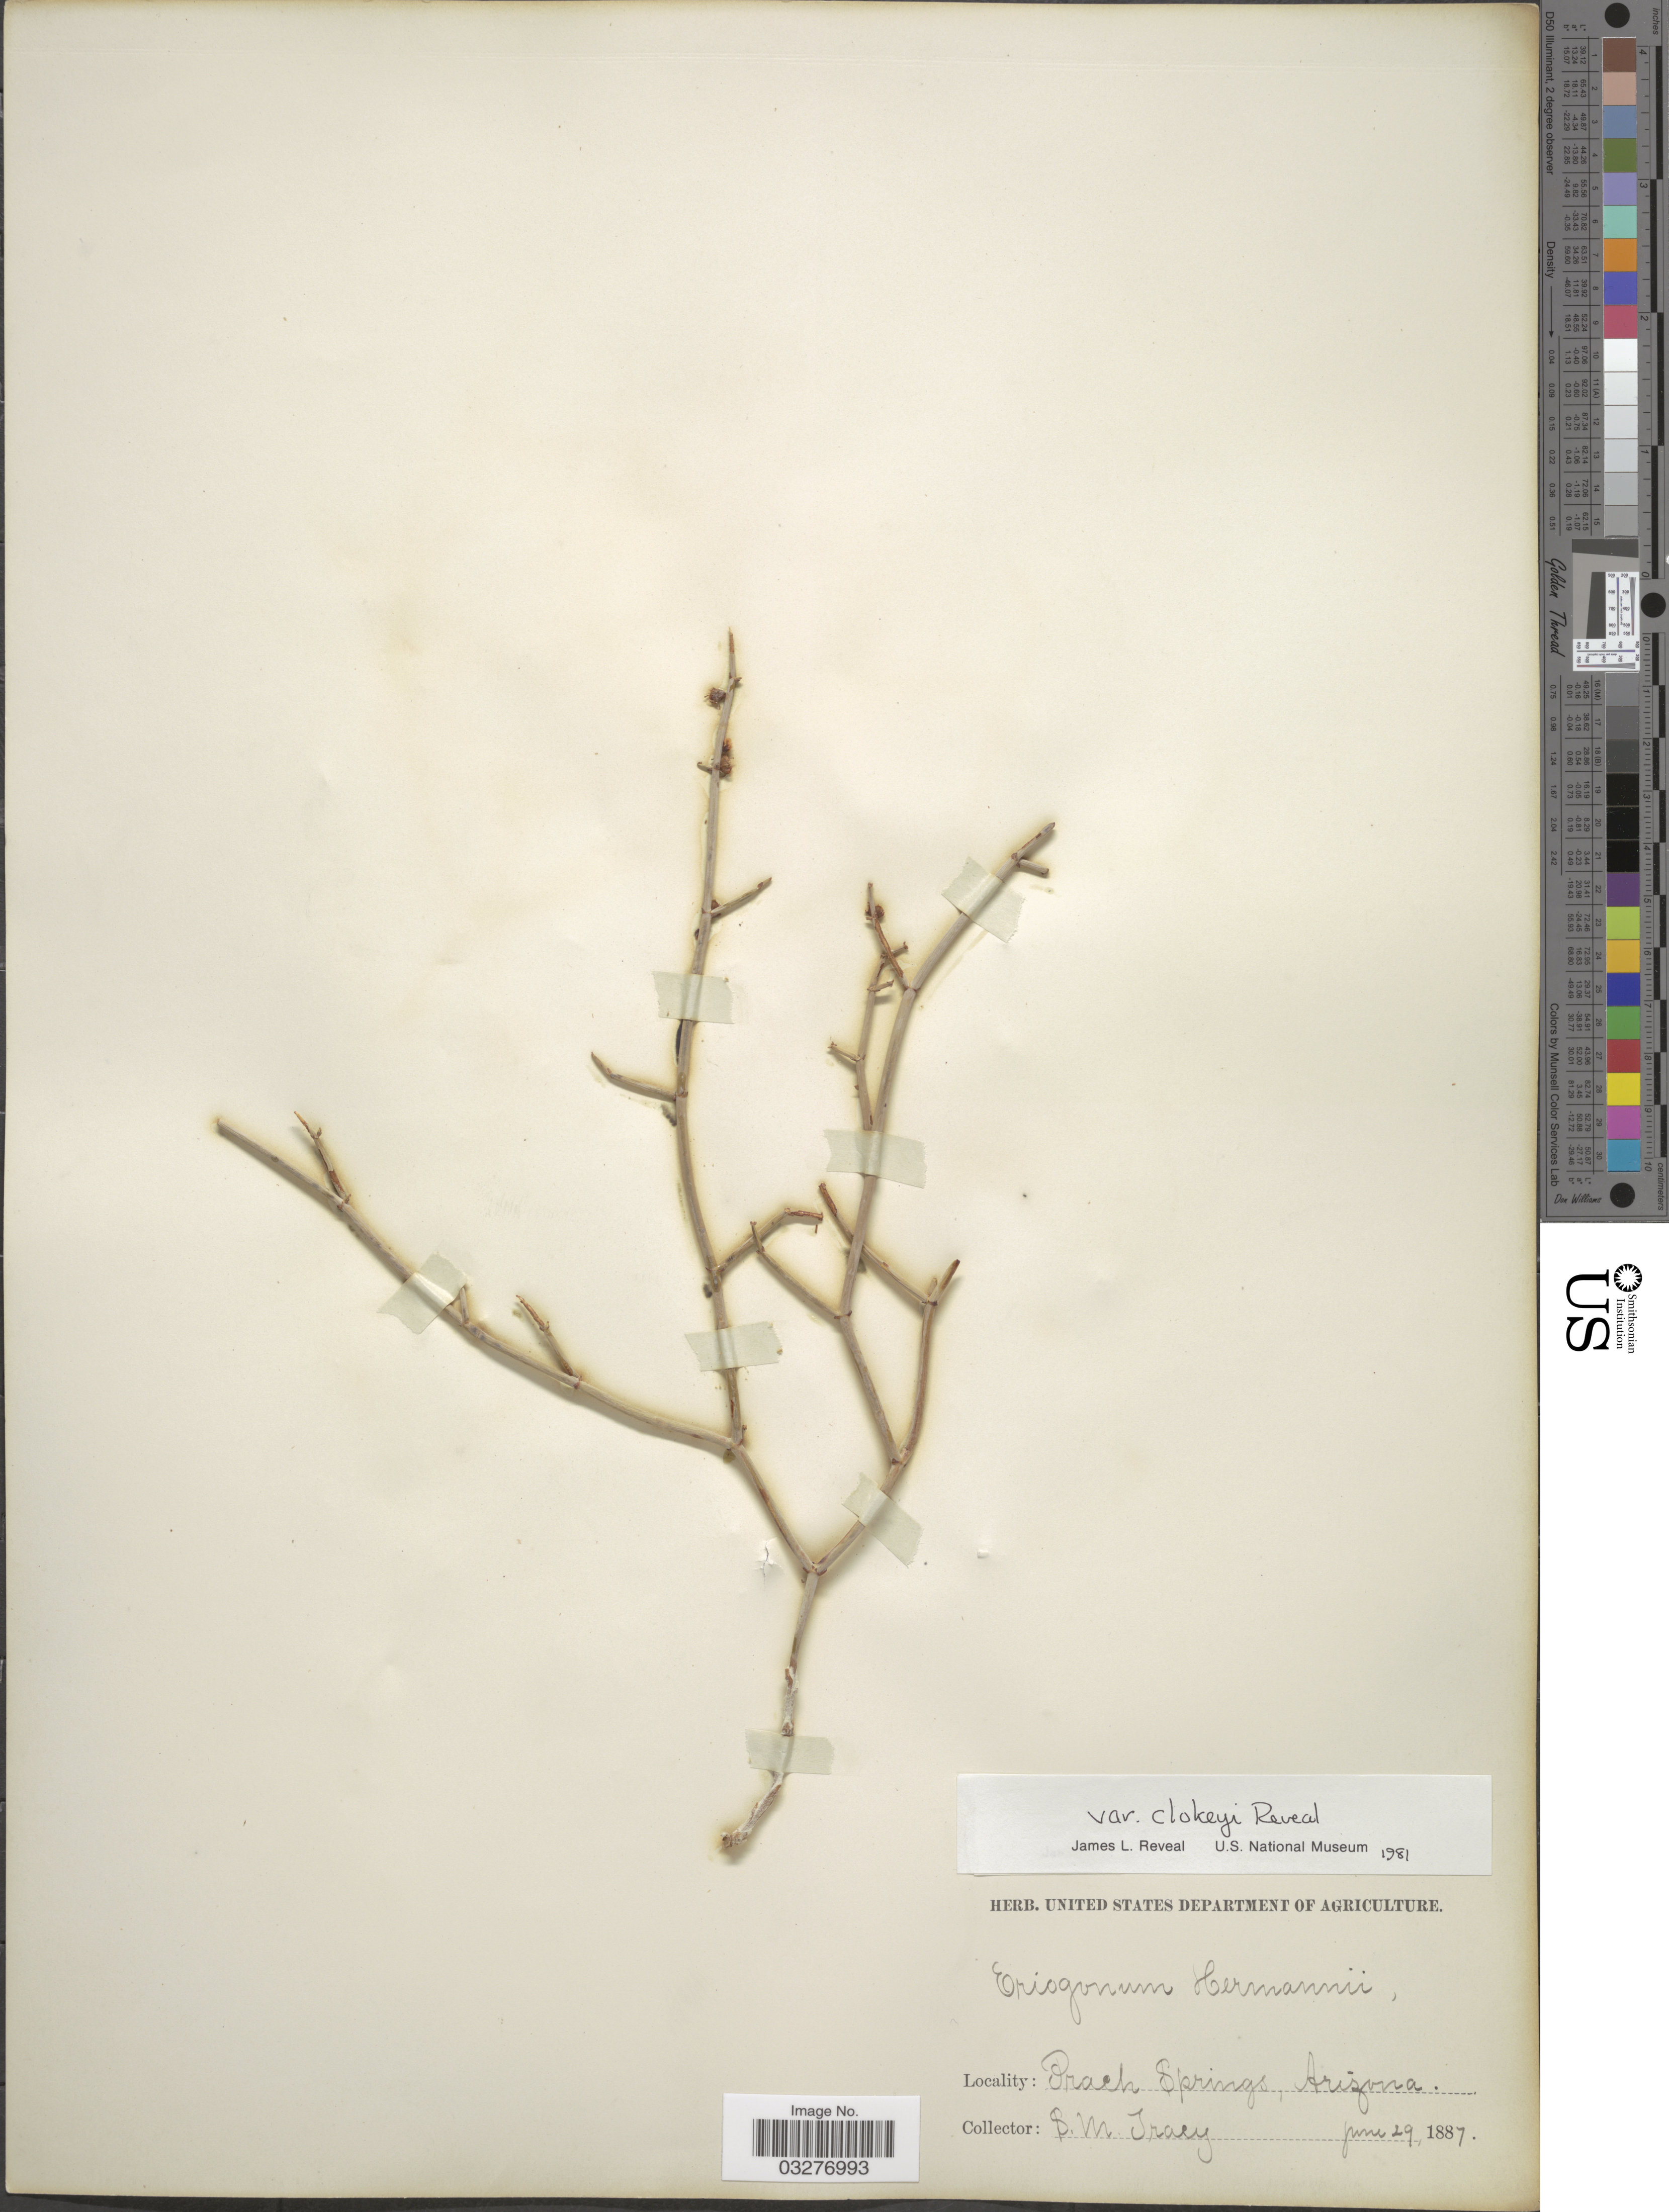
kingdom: Plantae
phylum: Tracheophyta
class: Magnoliopsida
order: Caryophyllales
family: Polygonaceae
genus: Eriogonum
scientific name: Eriogonum heermannii var. clokeyi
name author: Reveal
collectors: S. M. Tracy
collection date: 1887-06-29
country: United States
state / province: Arizona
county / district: Mohave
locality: Peach Springs